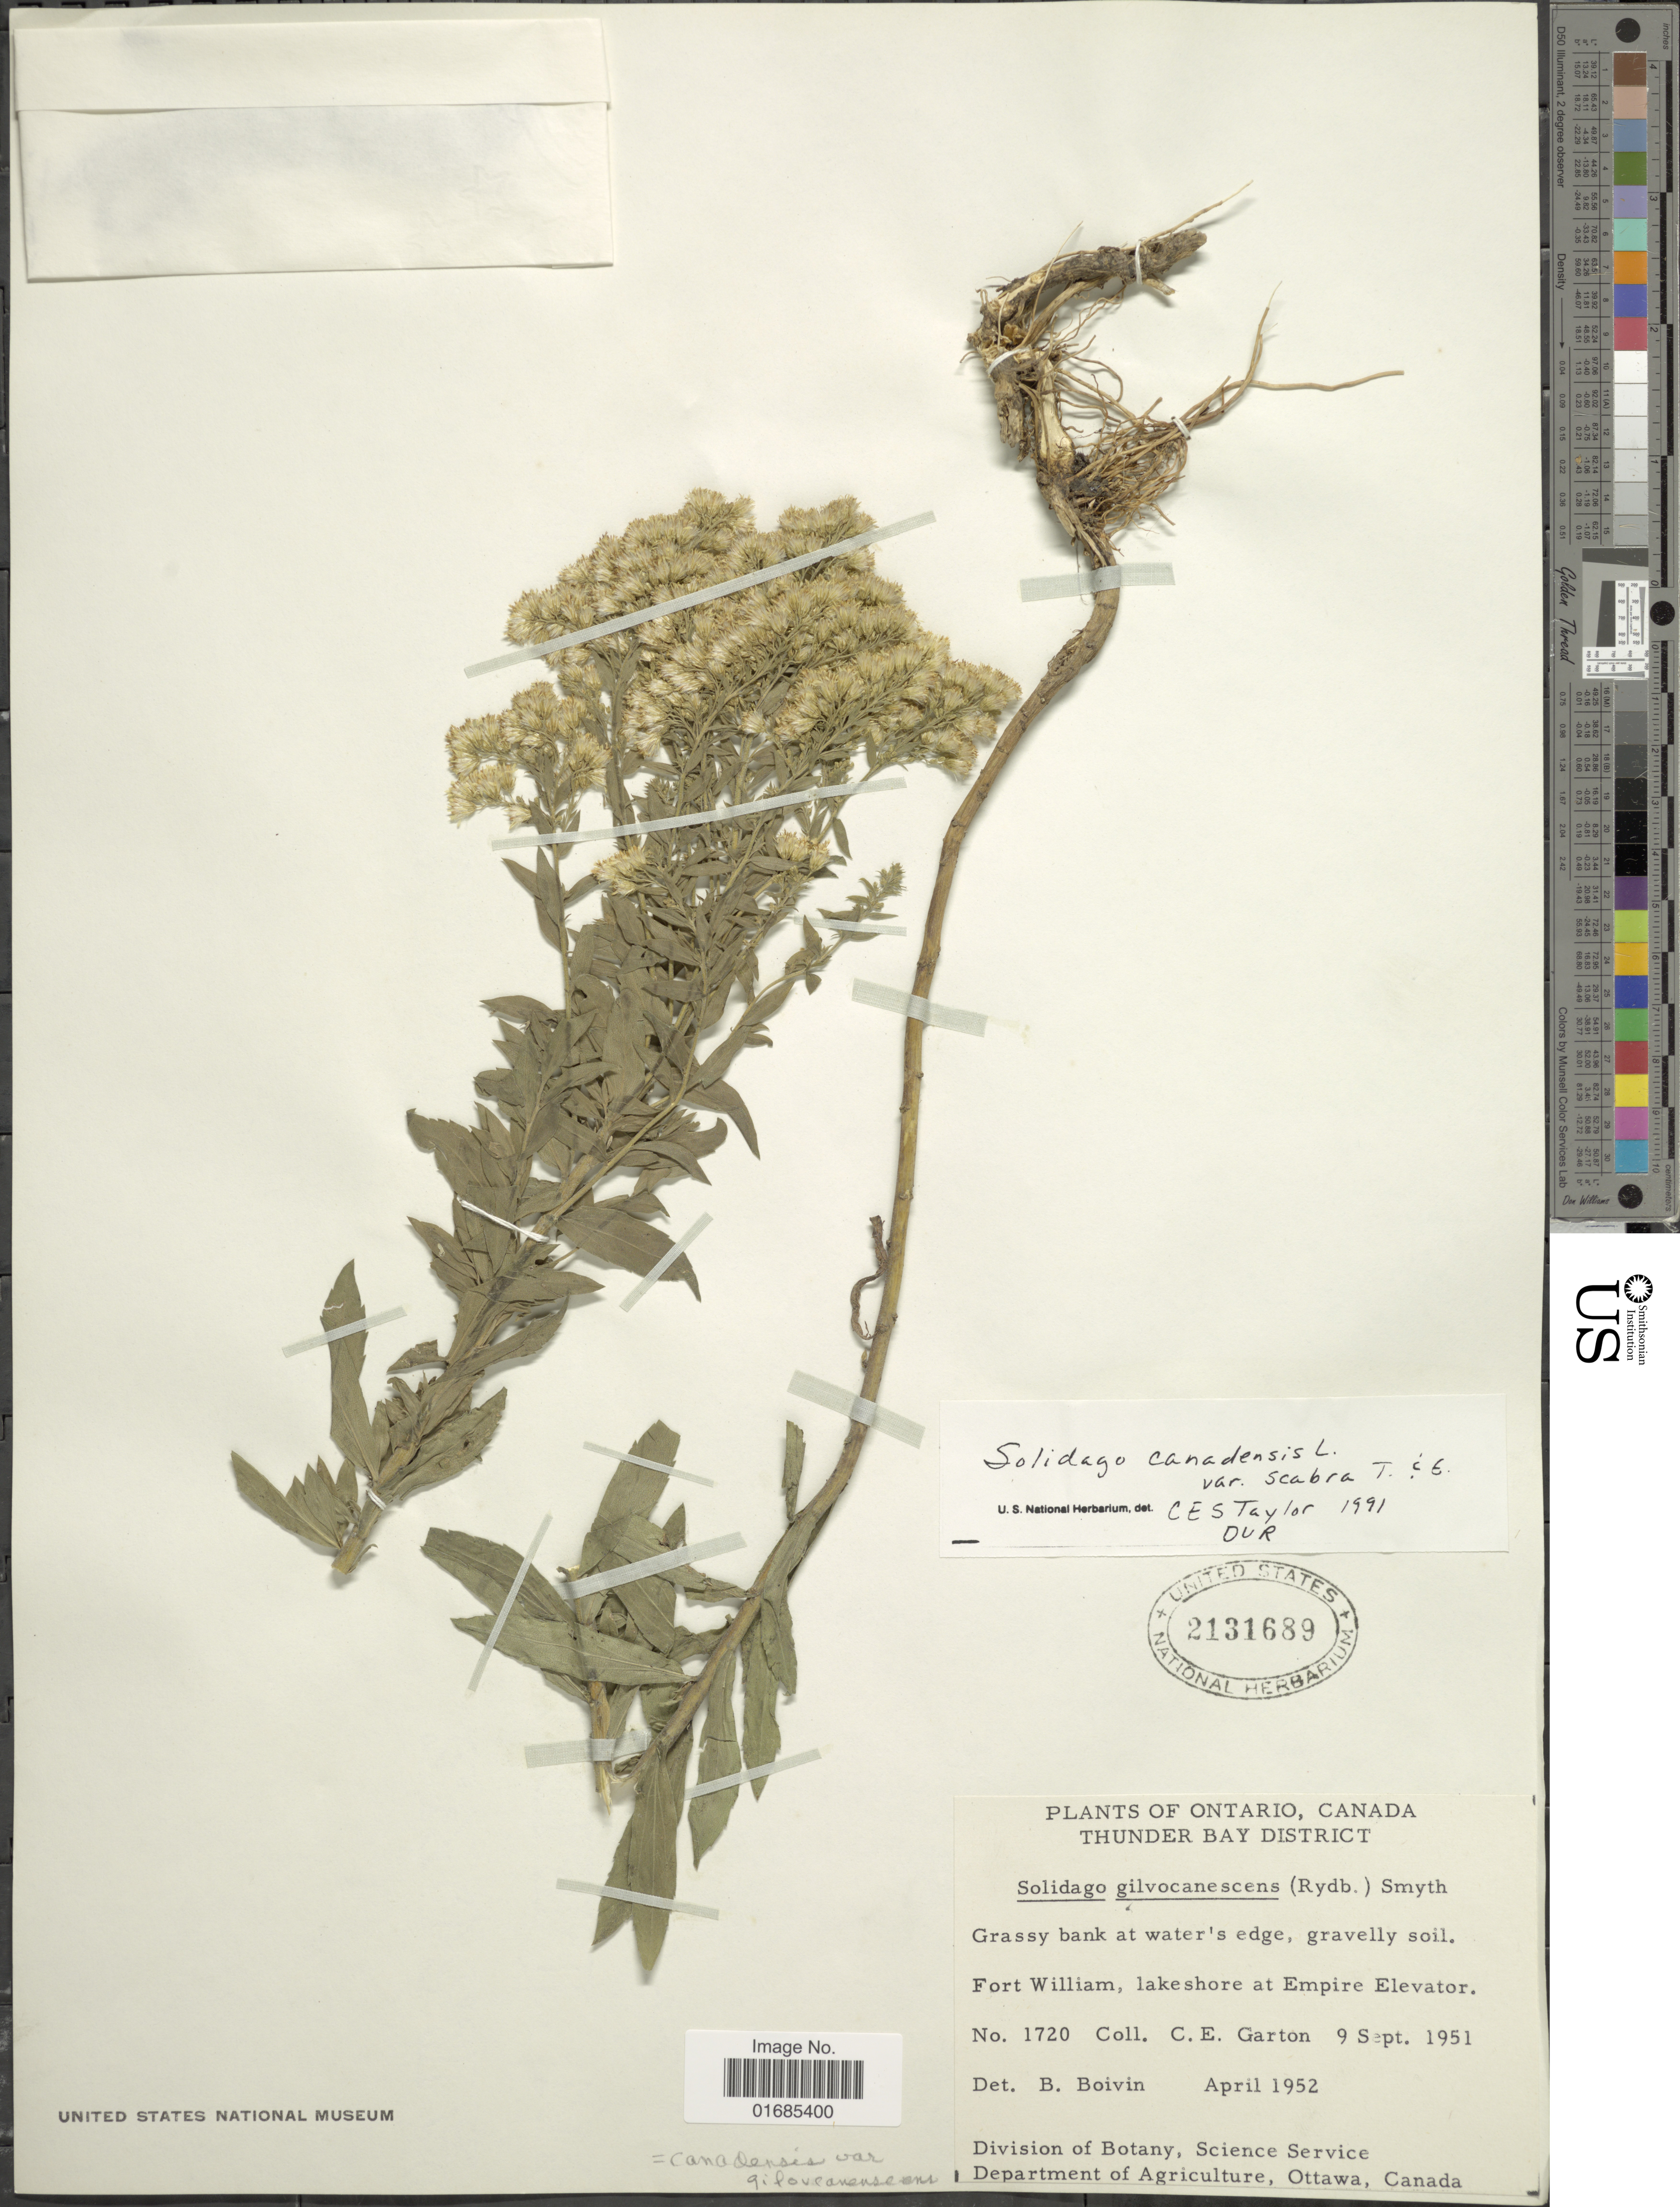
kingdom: Plantae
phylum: Tracheophyta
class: Magnoliopsida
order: Asterales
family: Asteraceae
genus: Solidago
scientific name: Solidago canadensis var. gilvocanescens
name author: Rydb.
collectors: C. E. Garton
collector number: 1720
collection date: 1951-09-09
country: Canada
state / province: Ontario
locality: Thunder Bay District, grassy bank at water's edge, gravelly soil, Fort William, lakeshore at Empire Elevator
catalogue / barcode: US 2131689